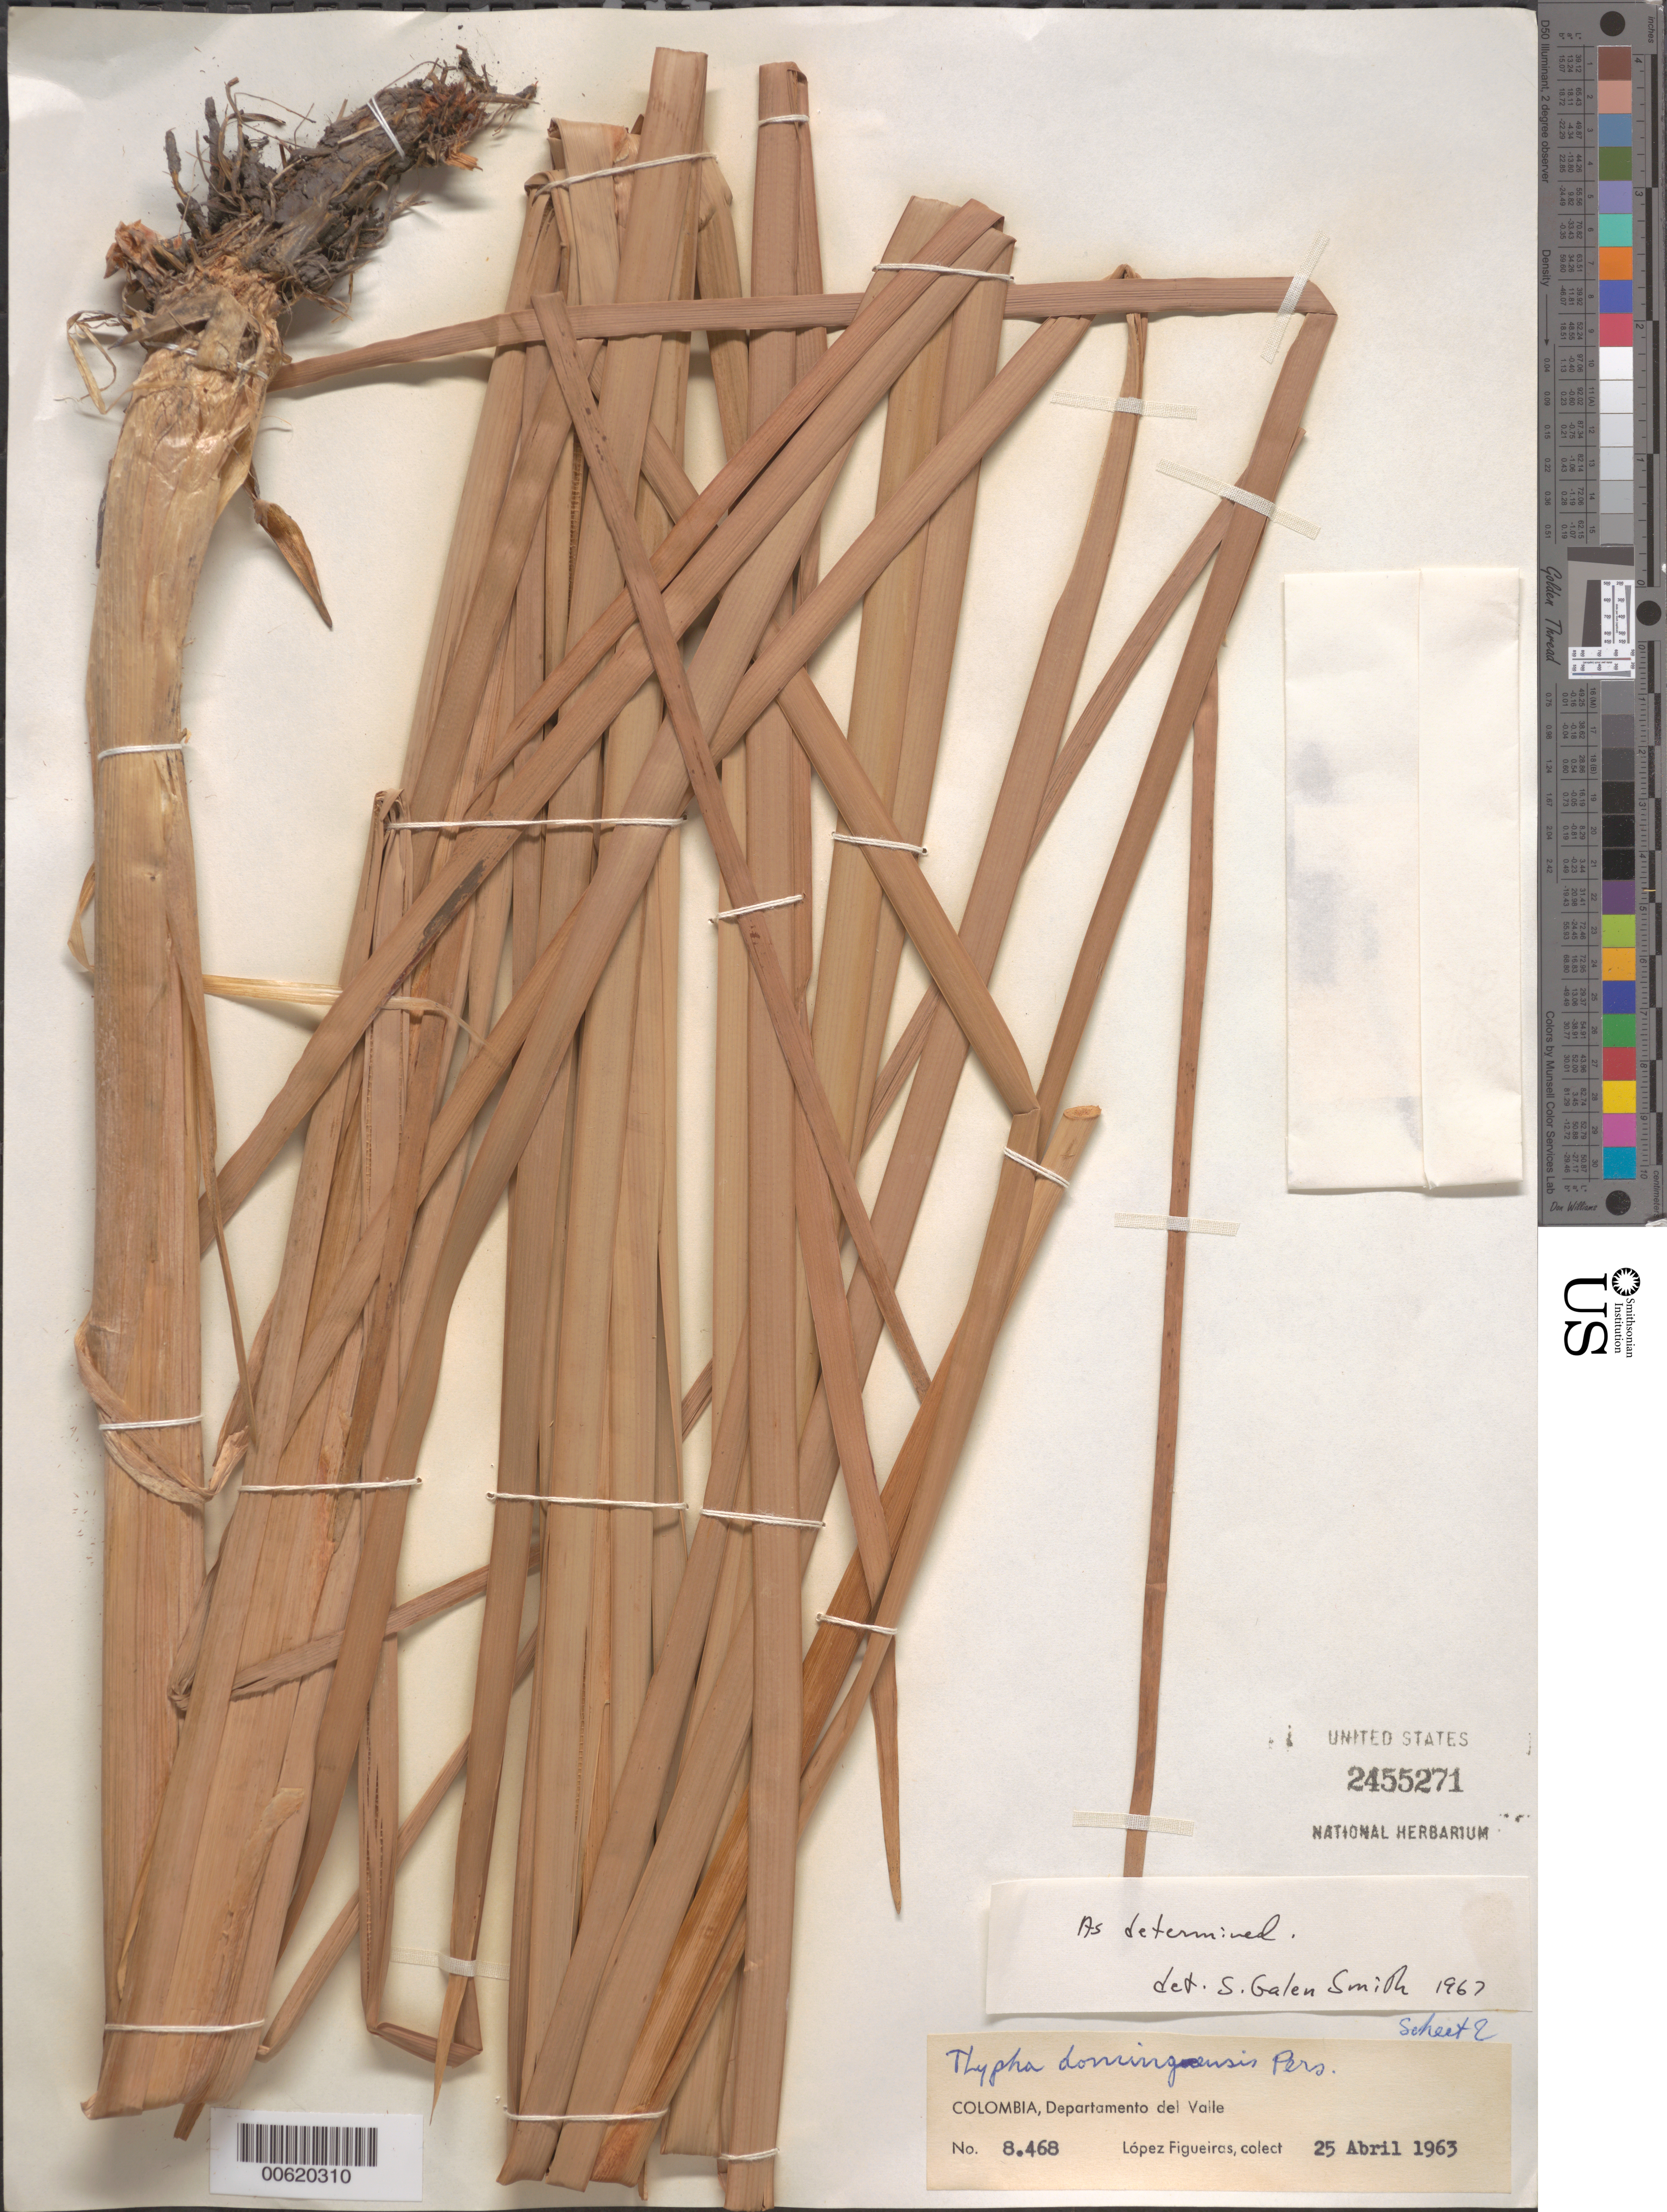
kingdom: Plantae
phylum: Tracheophyta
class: Liliopsida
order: Poales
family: Typhaceae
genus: Typha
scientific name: Typha domingensis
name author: Pers.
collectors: M. López Figueiras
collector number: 8468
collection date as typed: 25 Apr 1963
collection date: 1963-04-25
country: Colombia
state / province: Valle del Cauca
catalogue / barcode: US 2455271